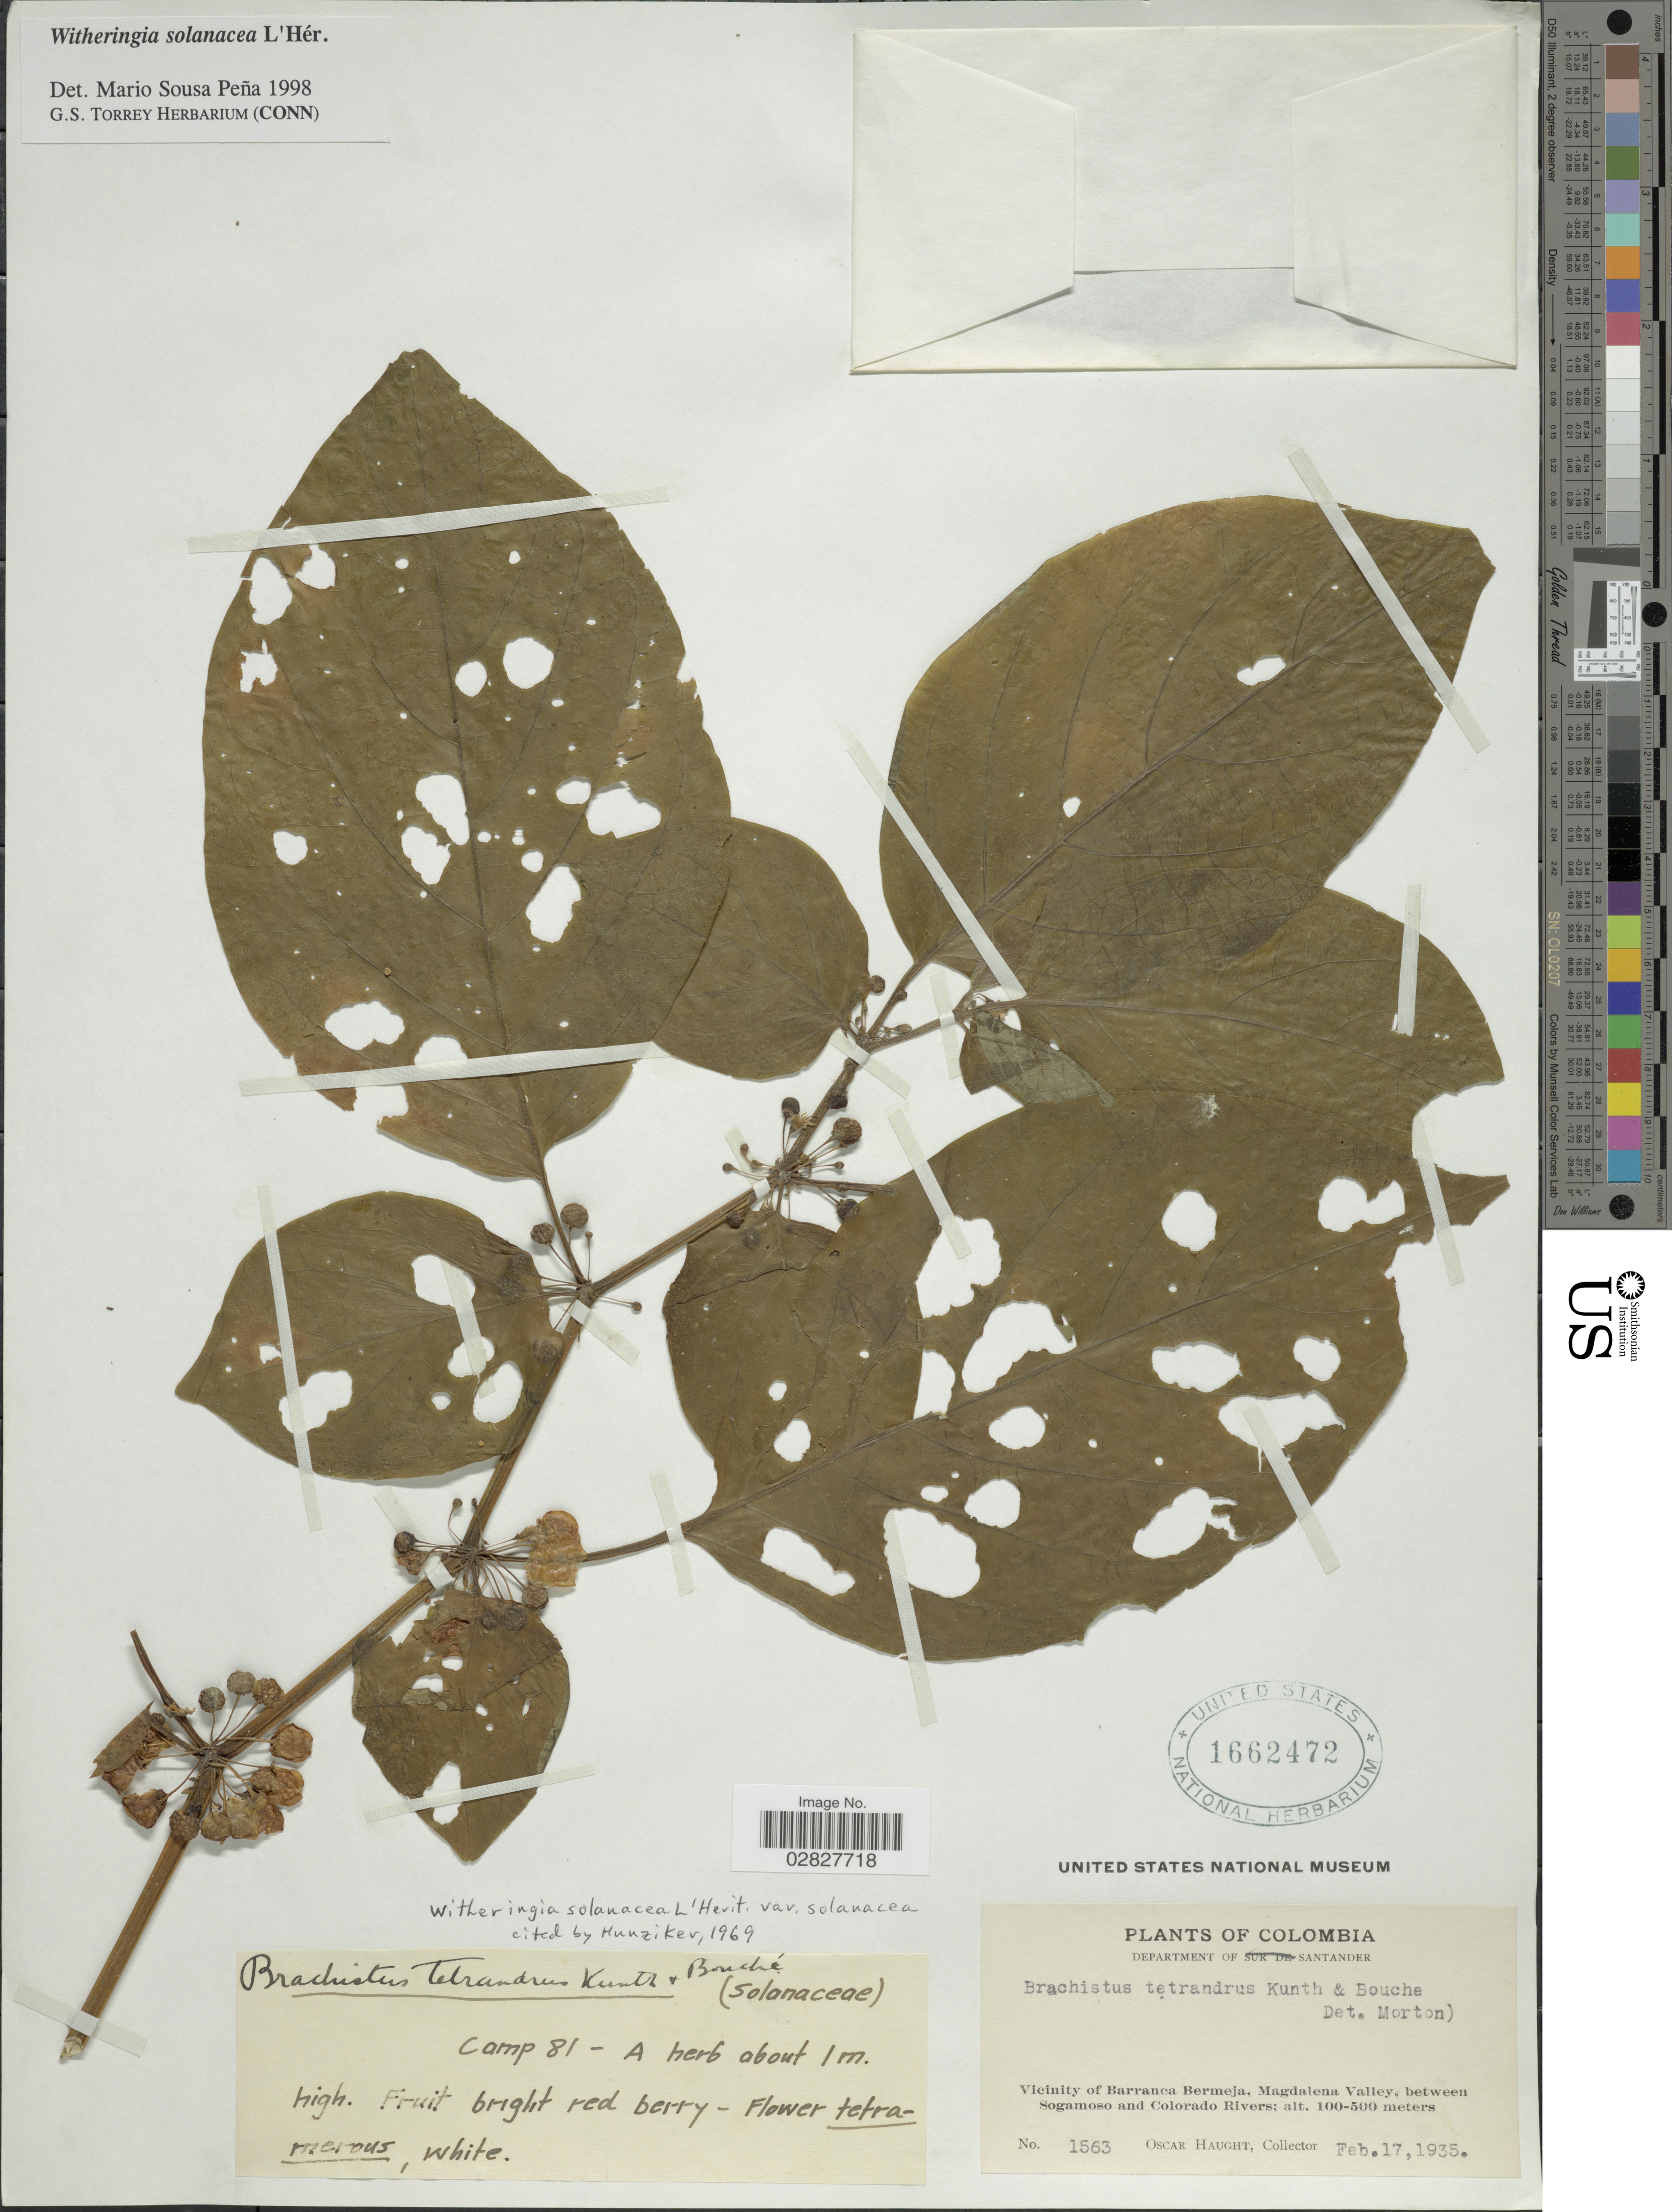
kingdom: Plantae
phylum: Tracheophyta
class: Magnoliopsida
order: Solanales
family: Solanaceae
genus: Witheringia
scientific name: Witheringia solanacea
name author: L'Hér.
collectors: O. Haught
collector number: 1563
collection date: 1935-02-17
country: Colombia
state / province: Santander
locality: Department of Santander. Vicinity of Barranca Bermeja, Magdalena Valley, between Sogamoso and Colorado Rivers. Camp 81.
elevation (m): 100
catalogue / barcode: US 1662472